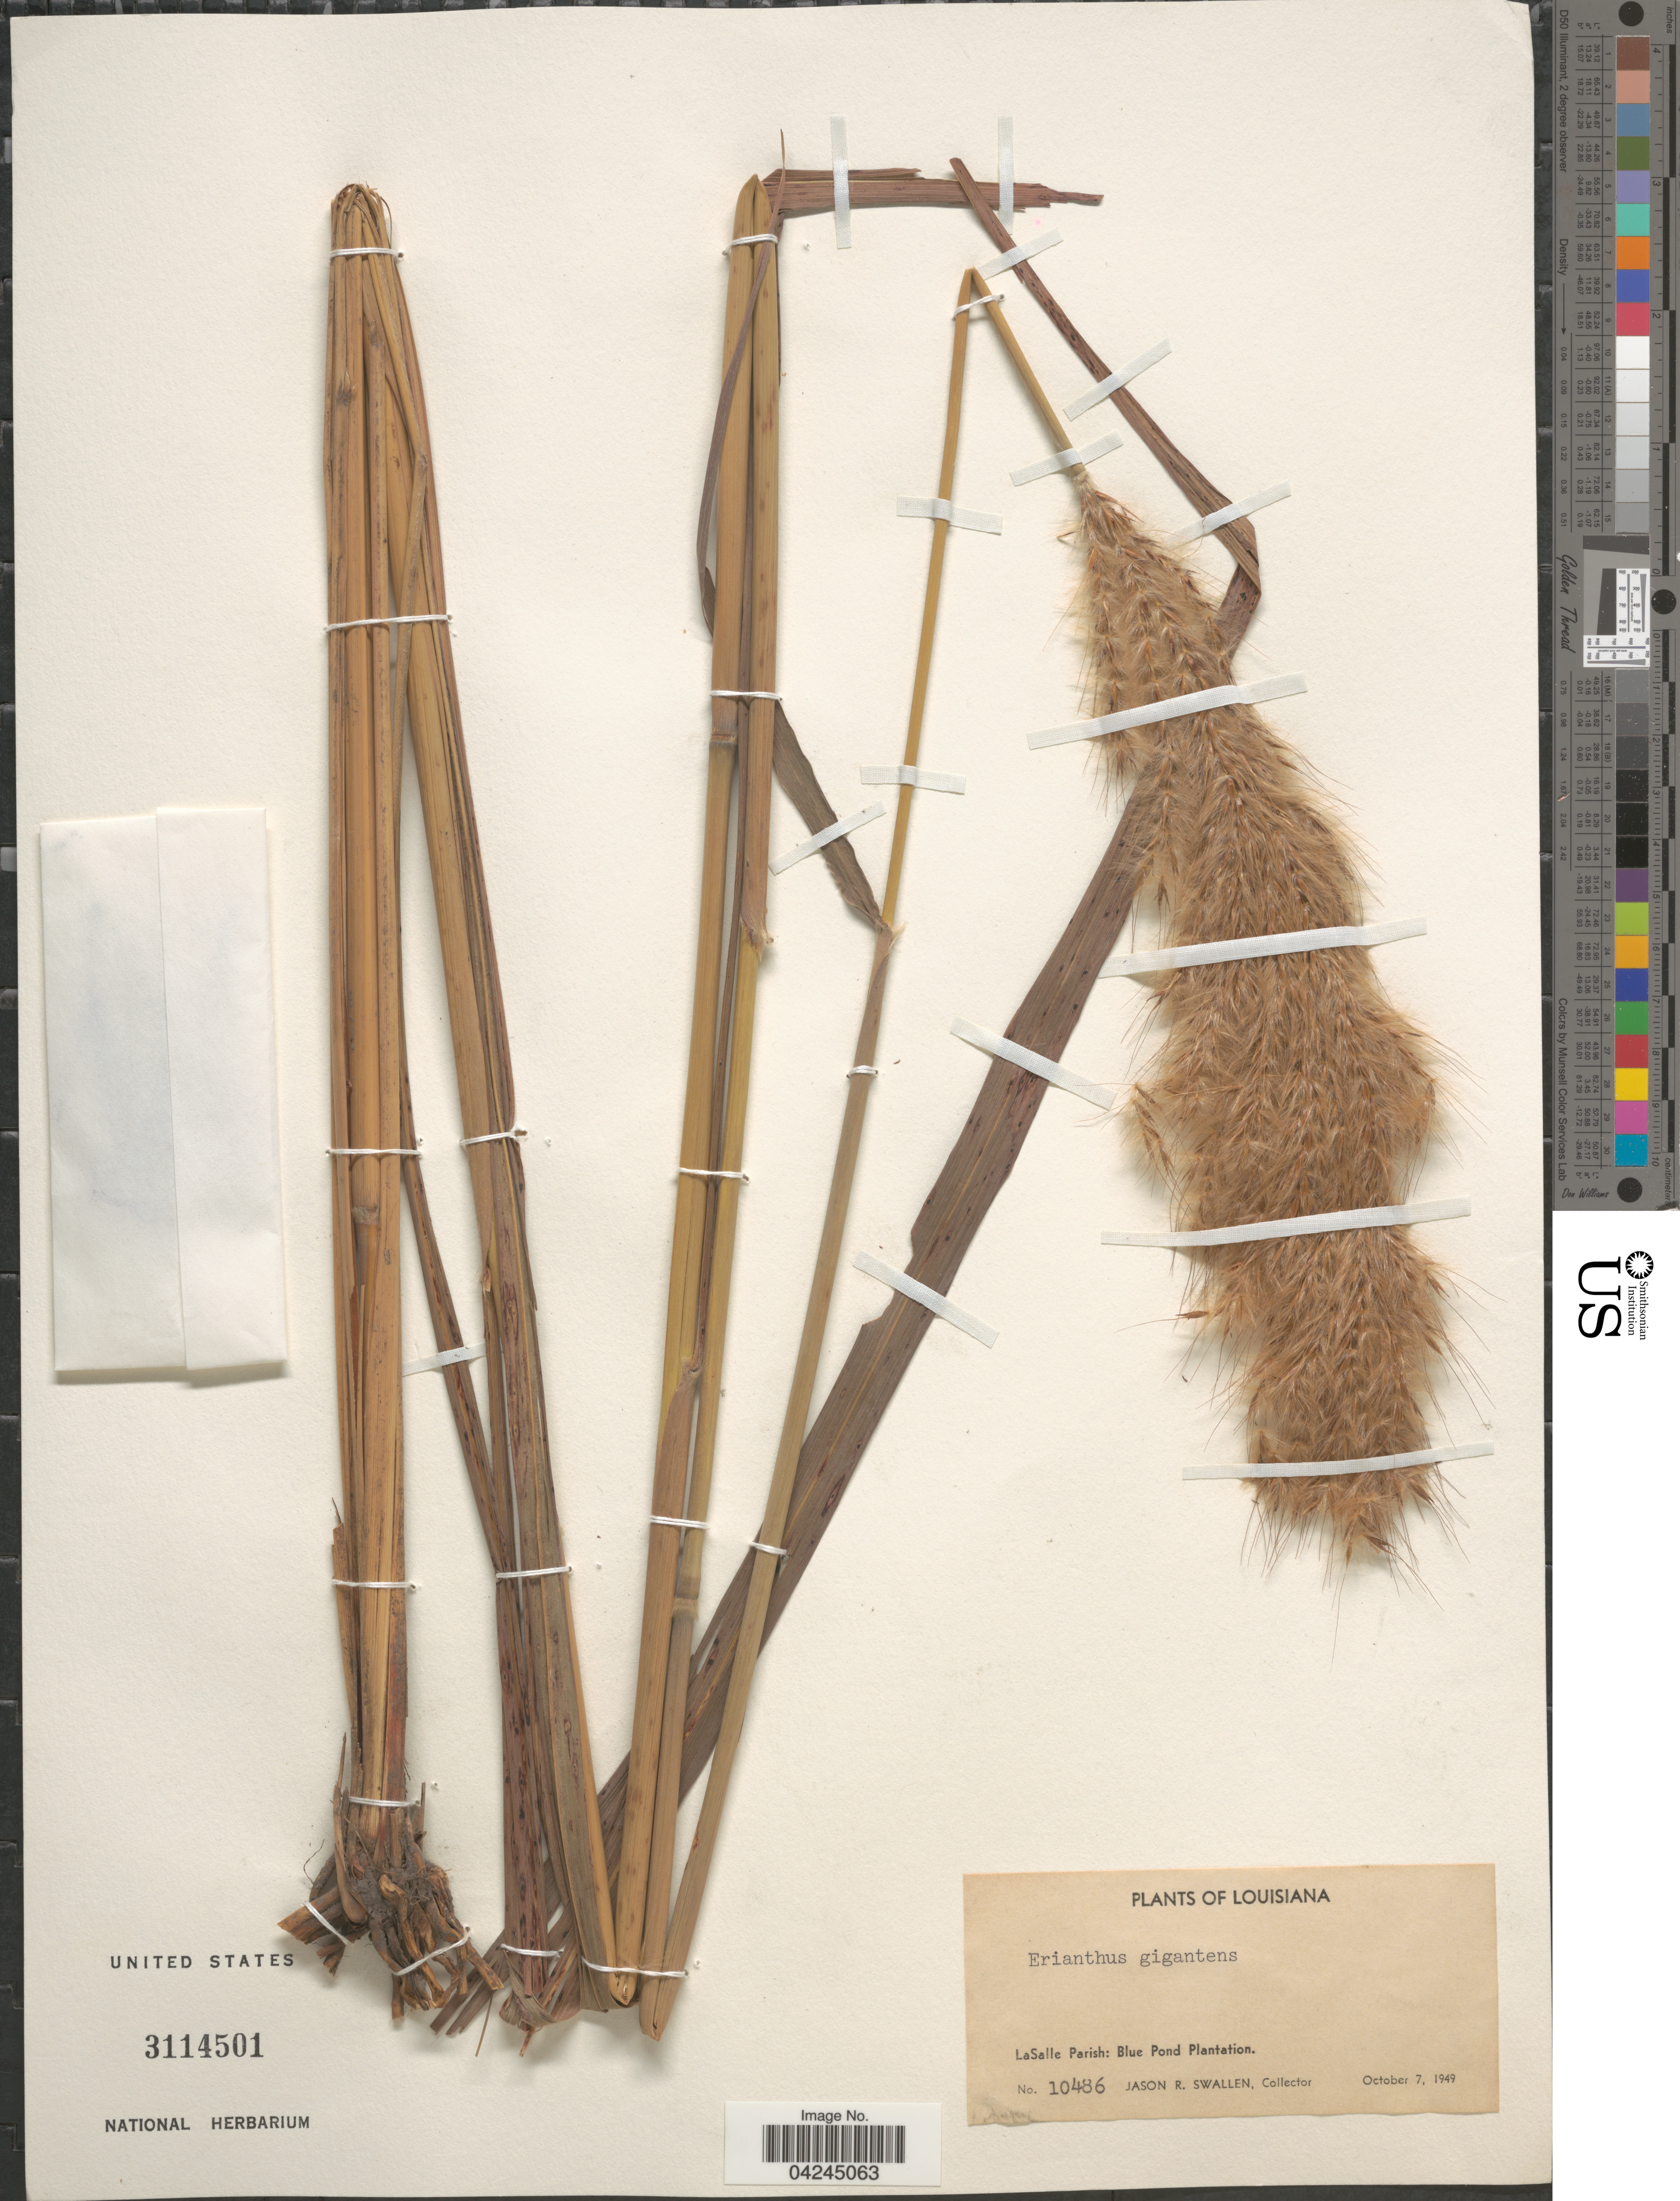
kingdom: Plantae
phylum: Tracheophyta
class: Liliopsida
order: Poales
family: Poaceae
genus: Erianthus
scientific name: Erianthus giganteus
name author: (Walter) P. Beauv.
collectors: J. R. Swallen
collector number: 10486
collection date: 1949-10-07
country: United States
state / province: Louisiana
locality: LaSalle Parish: Blue Pond Plantation.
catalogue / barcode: US 3114501